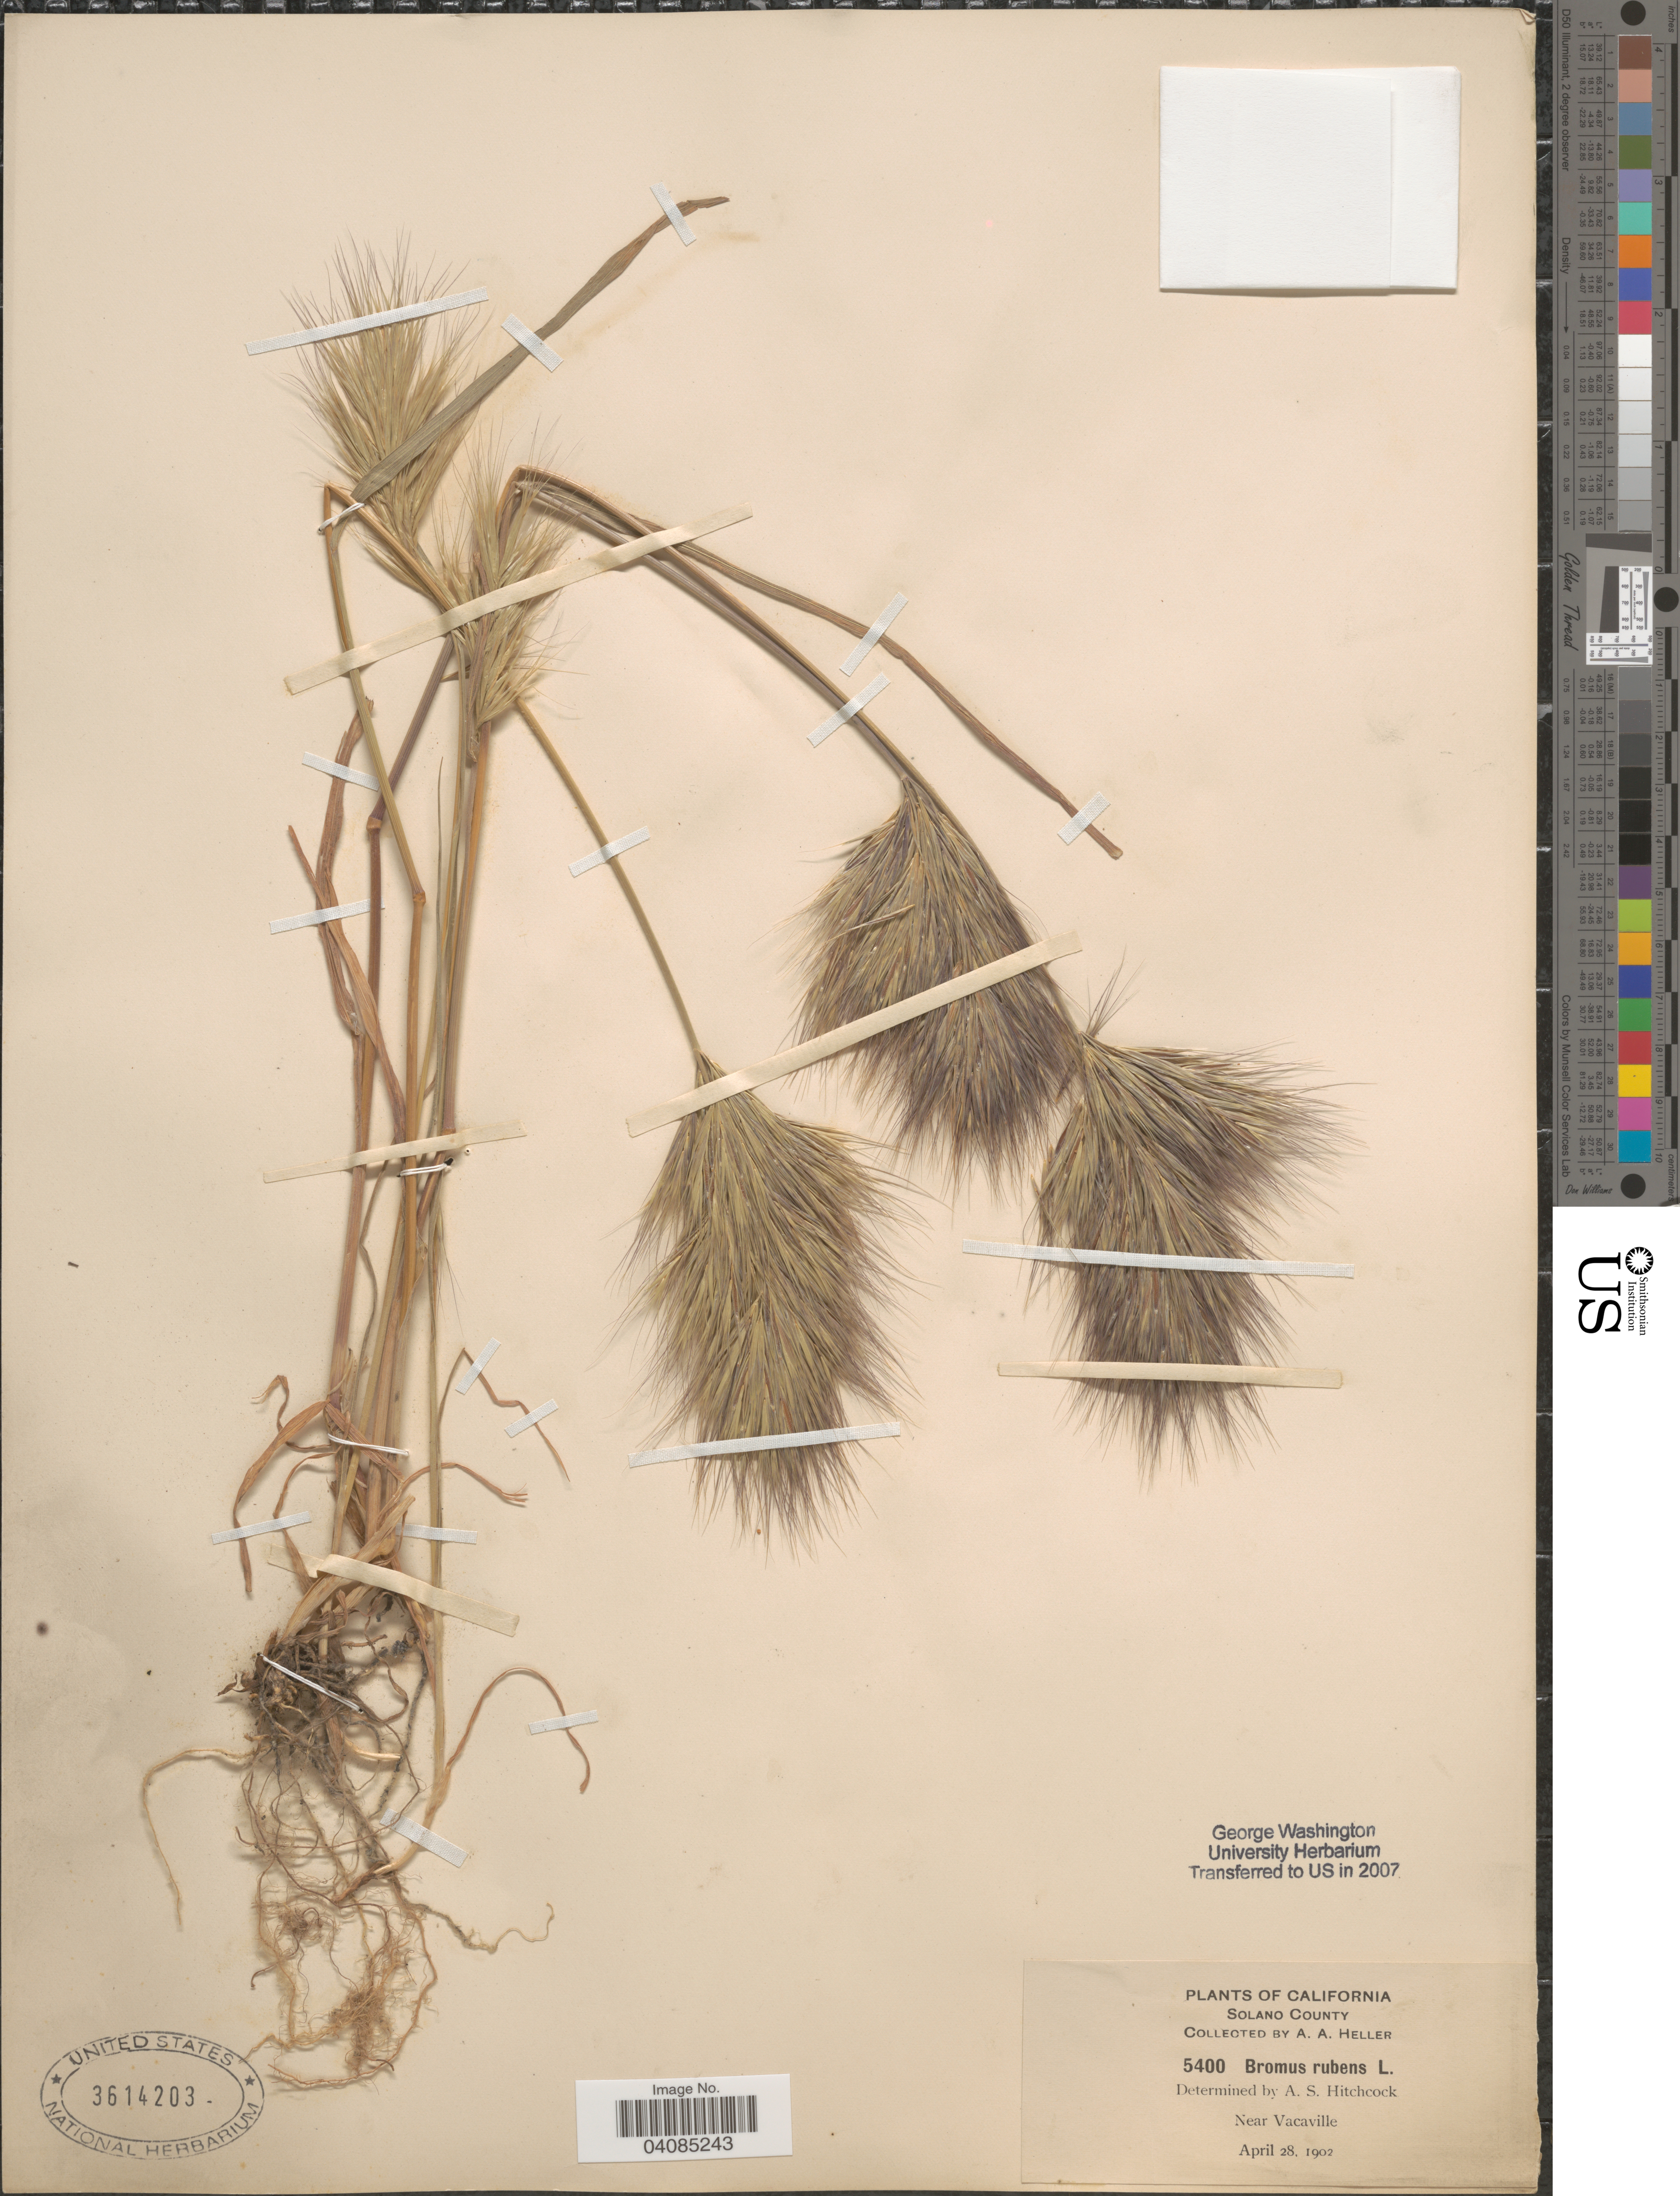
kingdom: Plantae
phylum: Tracheophyta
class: Liliopsida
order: Poales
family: Poaceae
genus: Bromus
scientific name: Bromus rubens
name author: L.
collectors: A. A. Heller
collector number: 5400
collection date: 1902-04-28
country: United States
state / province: California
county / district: Solano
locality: Solano County. Near Vacaville.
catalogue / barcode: US 3614203